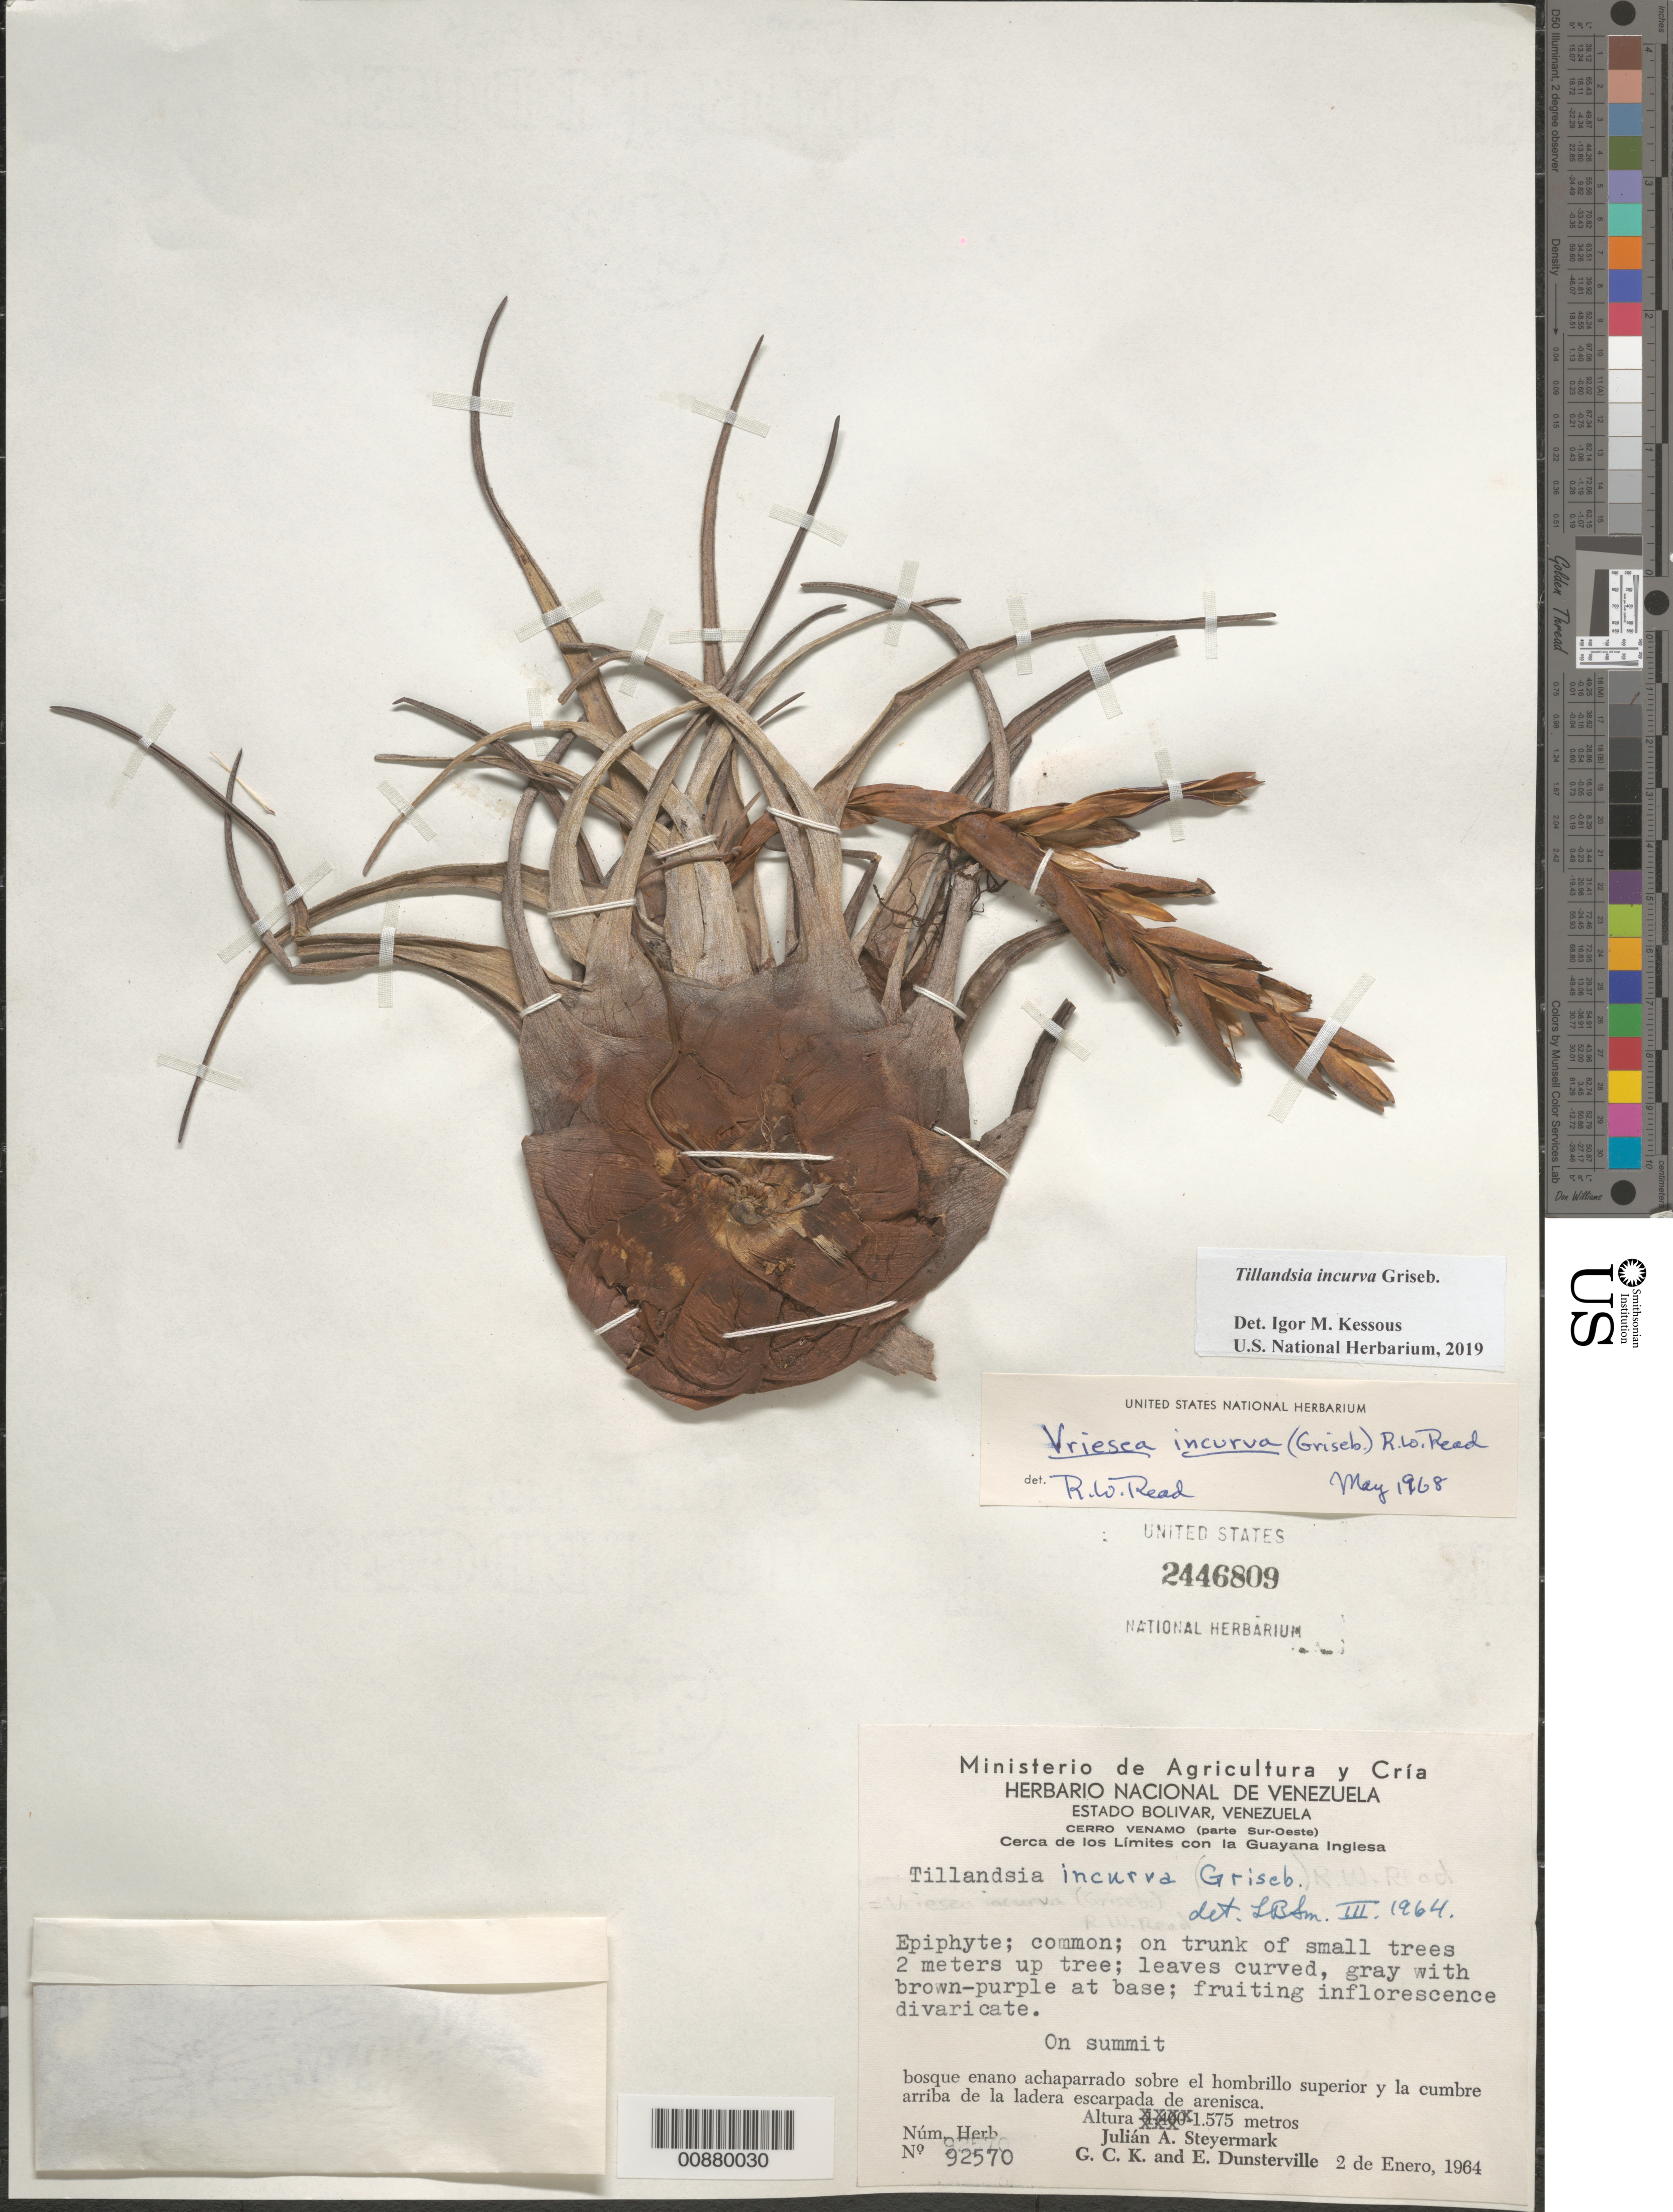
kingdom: Plantae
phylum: Tracheophyta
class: Liliopsida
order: Poales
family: Bromeliaceae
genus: Tillandsia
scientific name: Tillandsia incurva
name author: Griseb.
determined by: Kessous, Igor M.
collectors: J. Steyermark, G. C. K. Dunsterville & E. Dunsterville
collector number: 92570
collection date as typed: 2-Jan-64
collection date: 1964-01-02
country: Venezuela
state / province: Bolívar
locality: Cerro Venamo, cerca de los limites con la Guayana Inglesa; on summit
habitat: On trunk of small trees 2m up tree; bosque enano achaparrado sobre el hombrillo superior y la cumbre arriba de la ladera escarpada de arenisca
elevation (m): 1575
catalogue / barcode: US 2446809